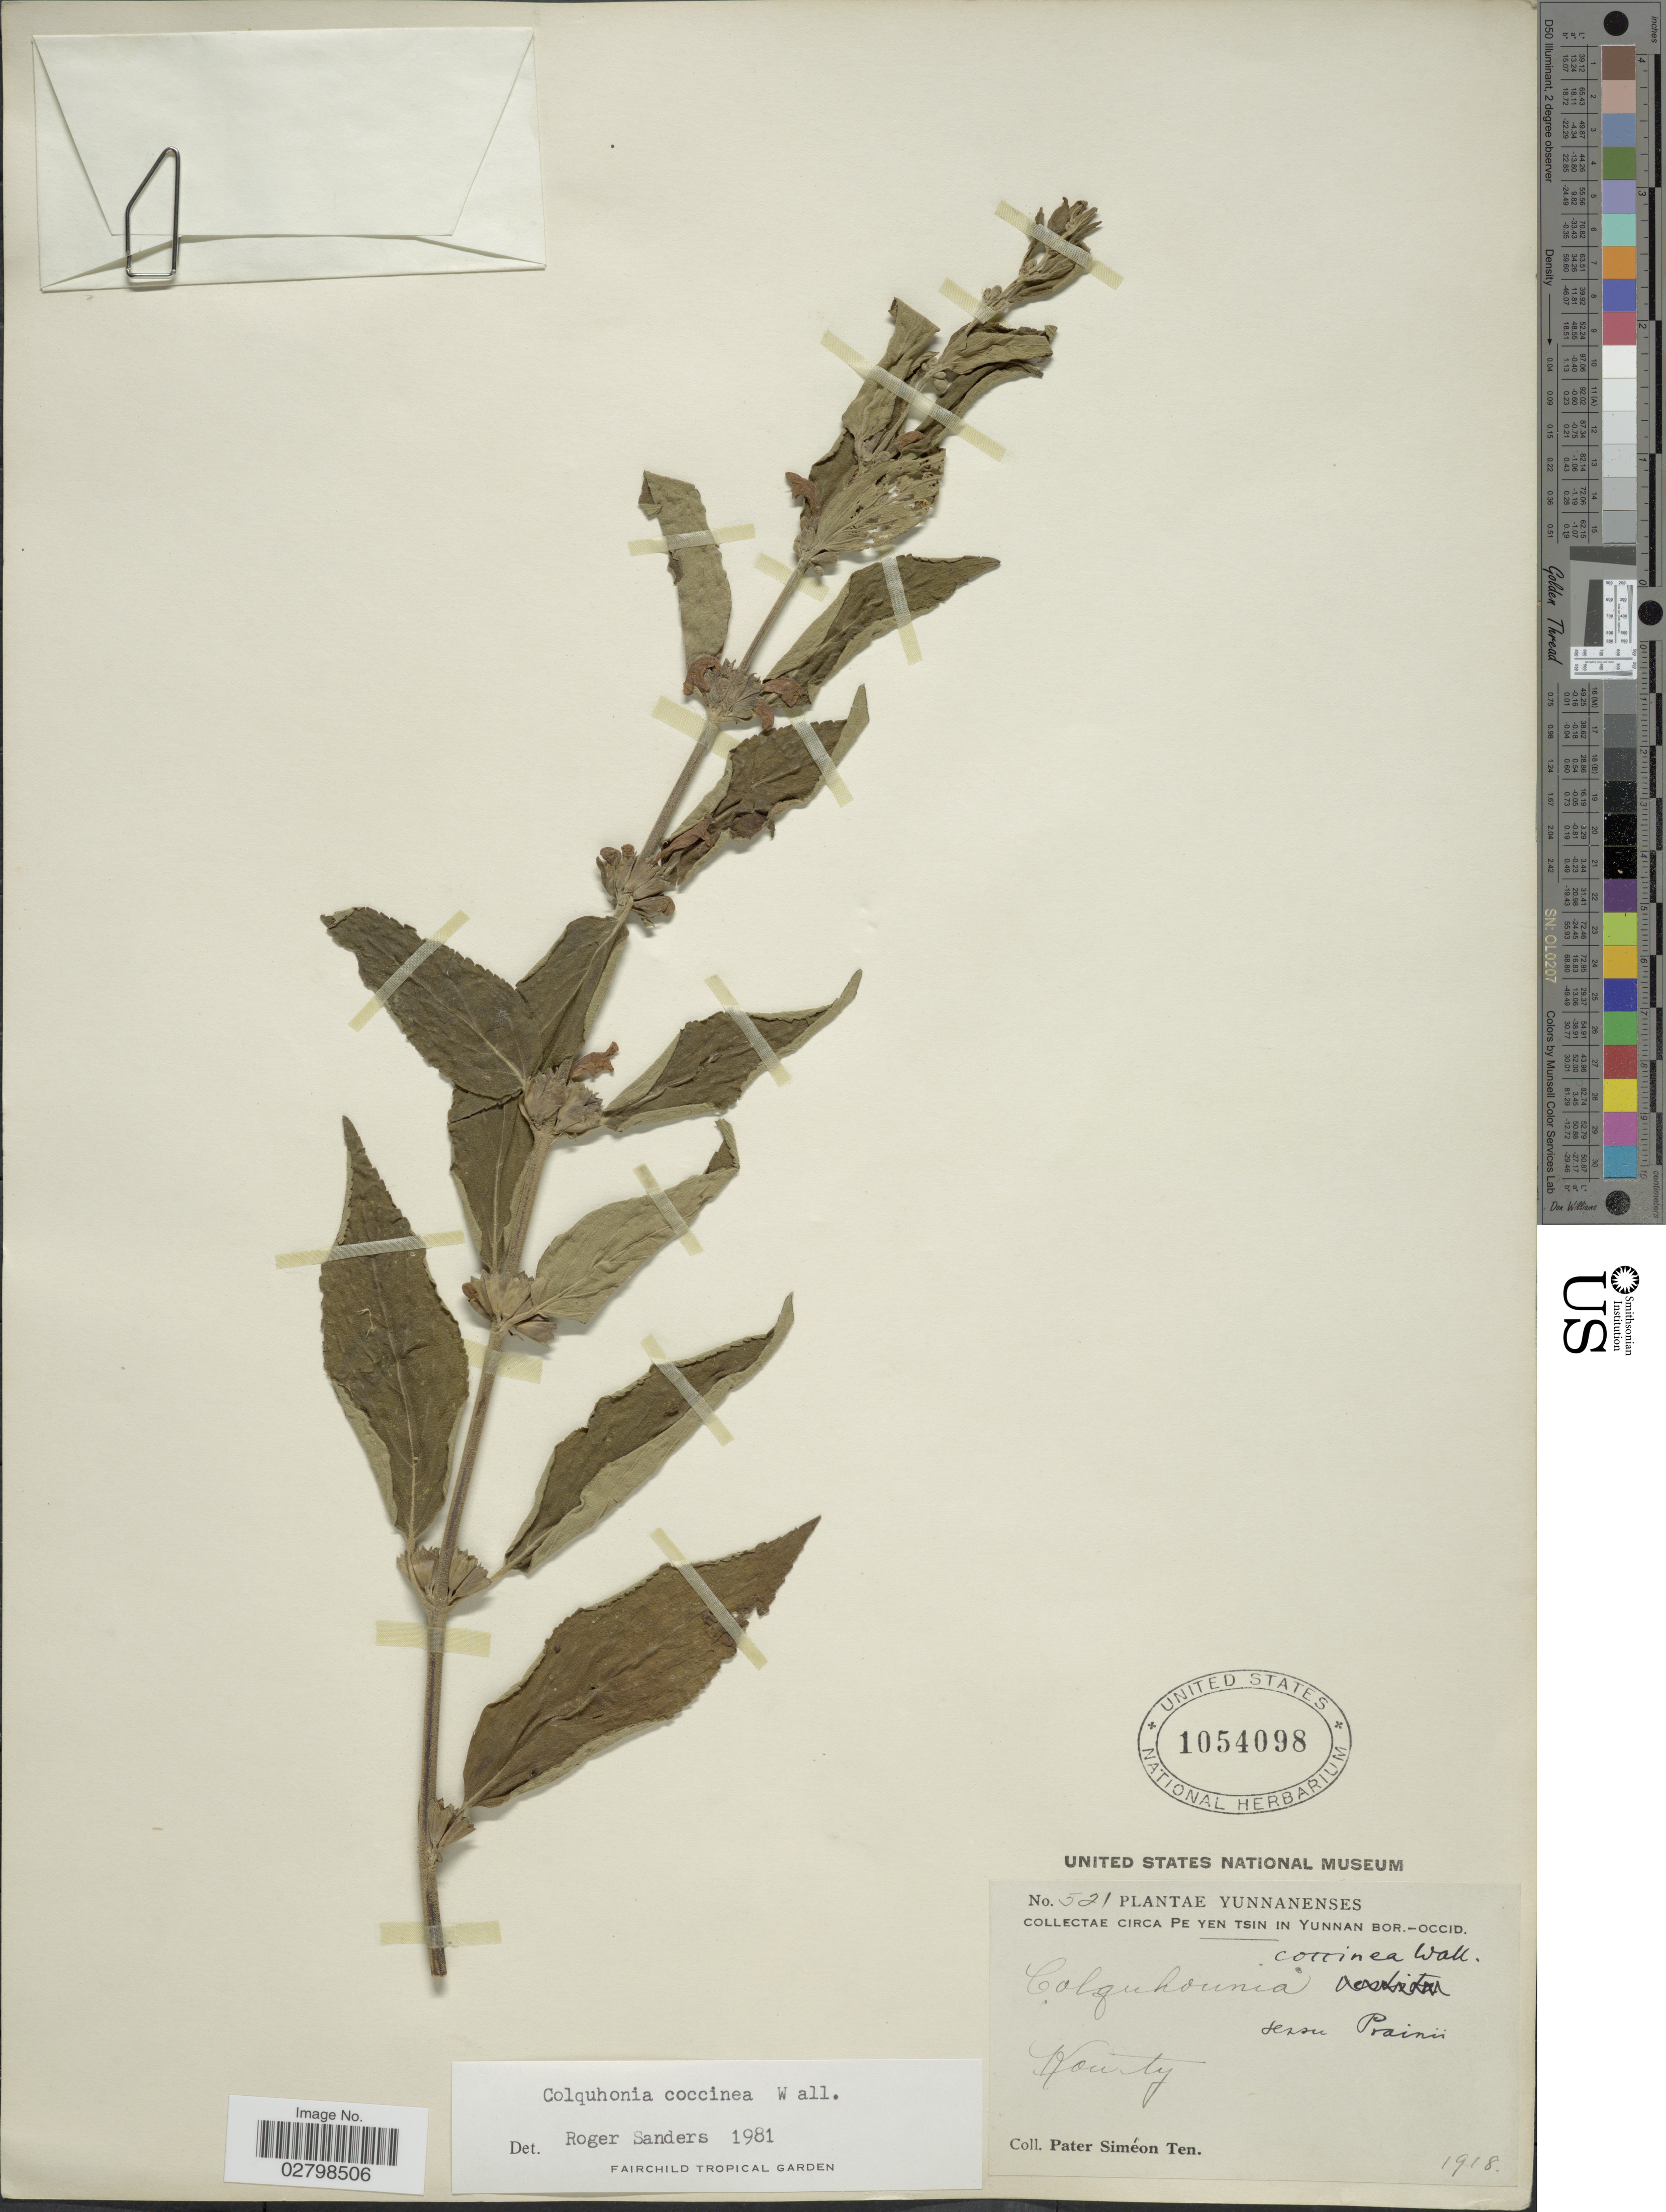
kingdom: Plantae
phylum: Tracheophyta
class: Magnoliopsida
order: Lamiales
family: Lamiaceae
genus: Colquhounia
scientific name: Colquhounia coccinea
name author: Wall.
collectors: P. S. Ten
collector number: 521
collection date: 1918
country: China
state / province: Yunnan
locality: Circa Pe Yen Tsin in Yunnan Bor.-Occid. Kounty.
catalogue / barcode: US 1054098